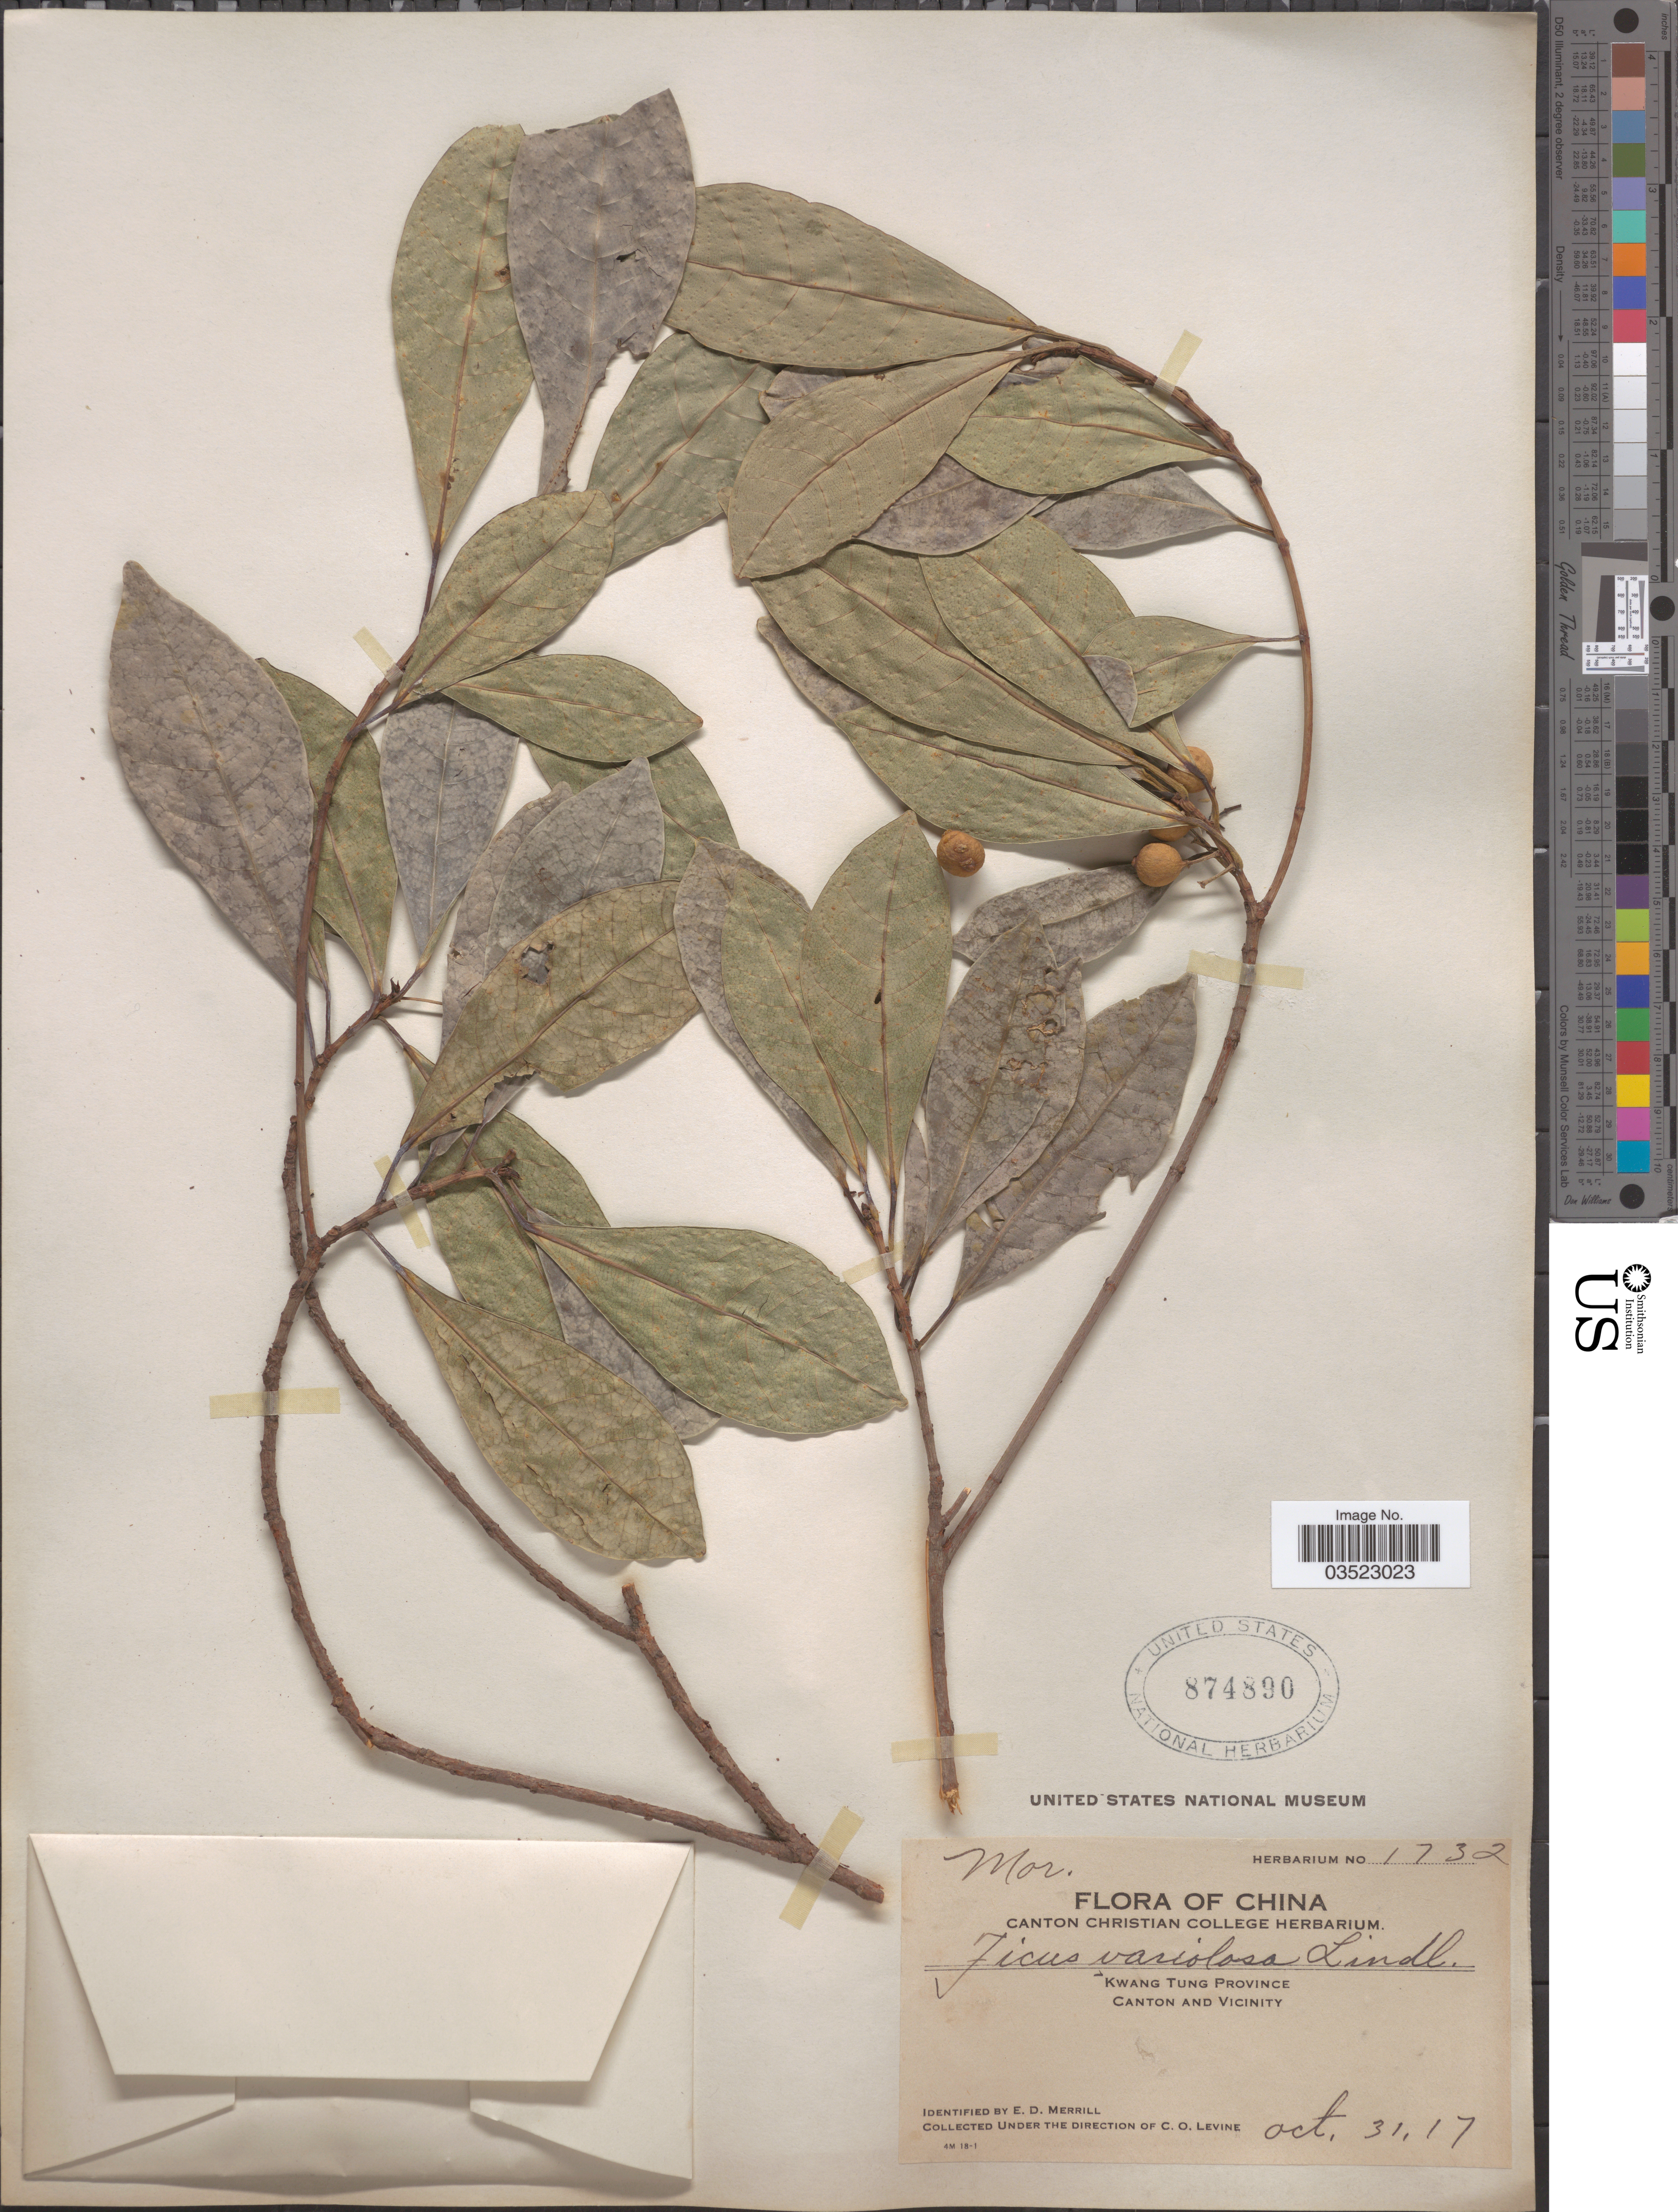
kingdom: Plantae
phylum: Tracheophyta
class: Magnoliopsida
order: Rosales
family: Moraceae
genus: Ficus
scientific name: Ficus variolosa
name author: Lindl. ex Benth.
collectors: C. O. Levine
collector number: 1732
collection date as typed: Transcribed d/m/y: 31/10/17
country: China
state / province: Guangdong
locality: Kwang Tung Province. Canton and Vicinity.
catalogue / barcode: US 874890